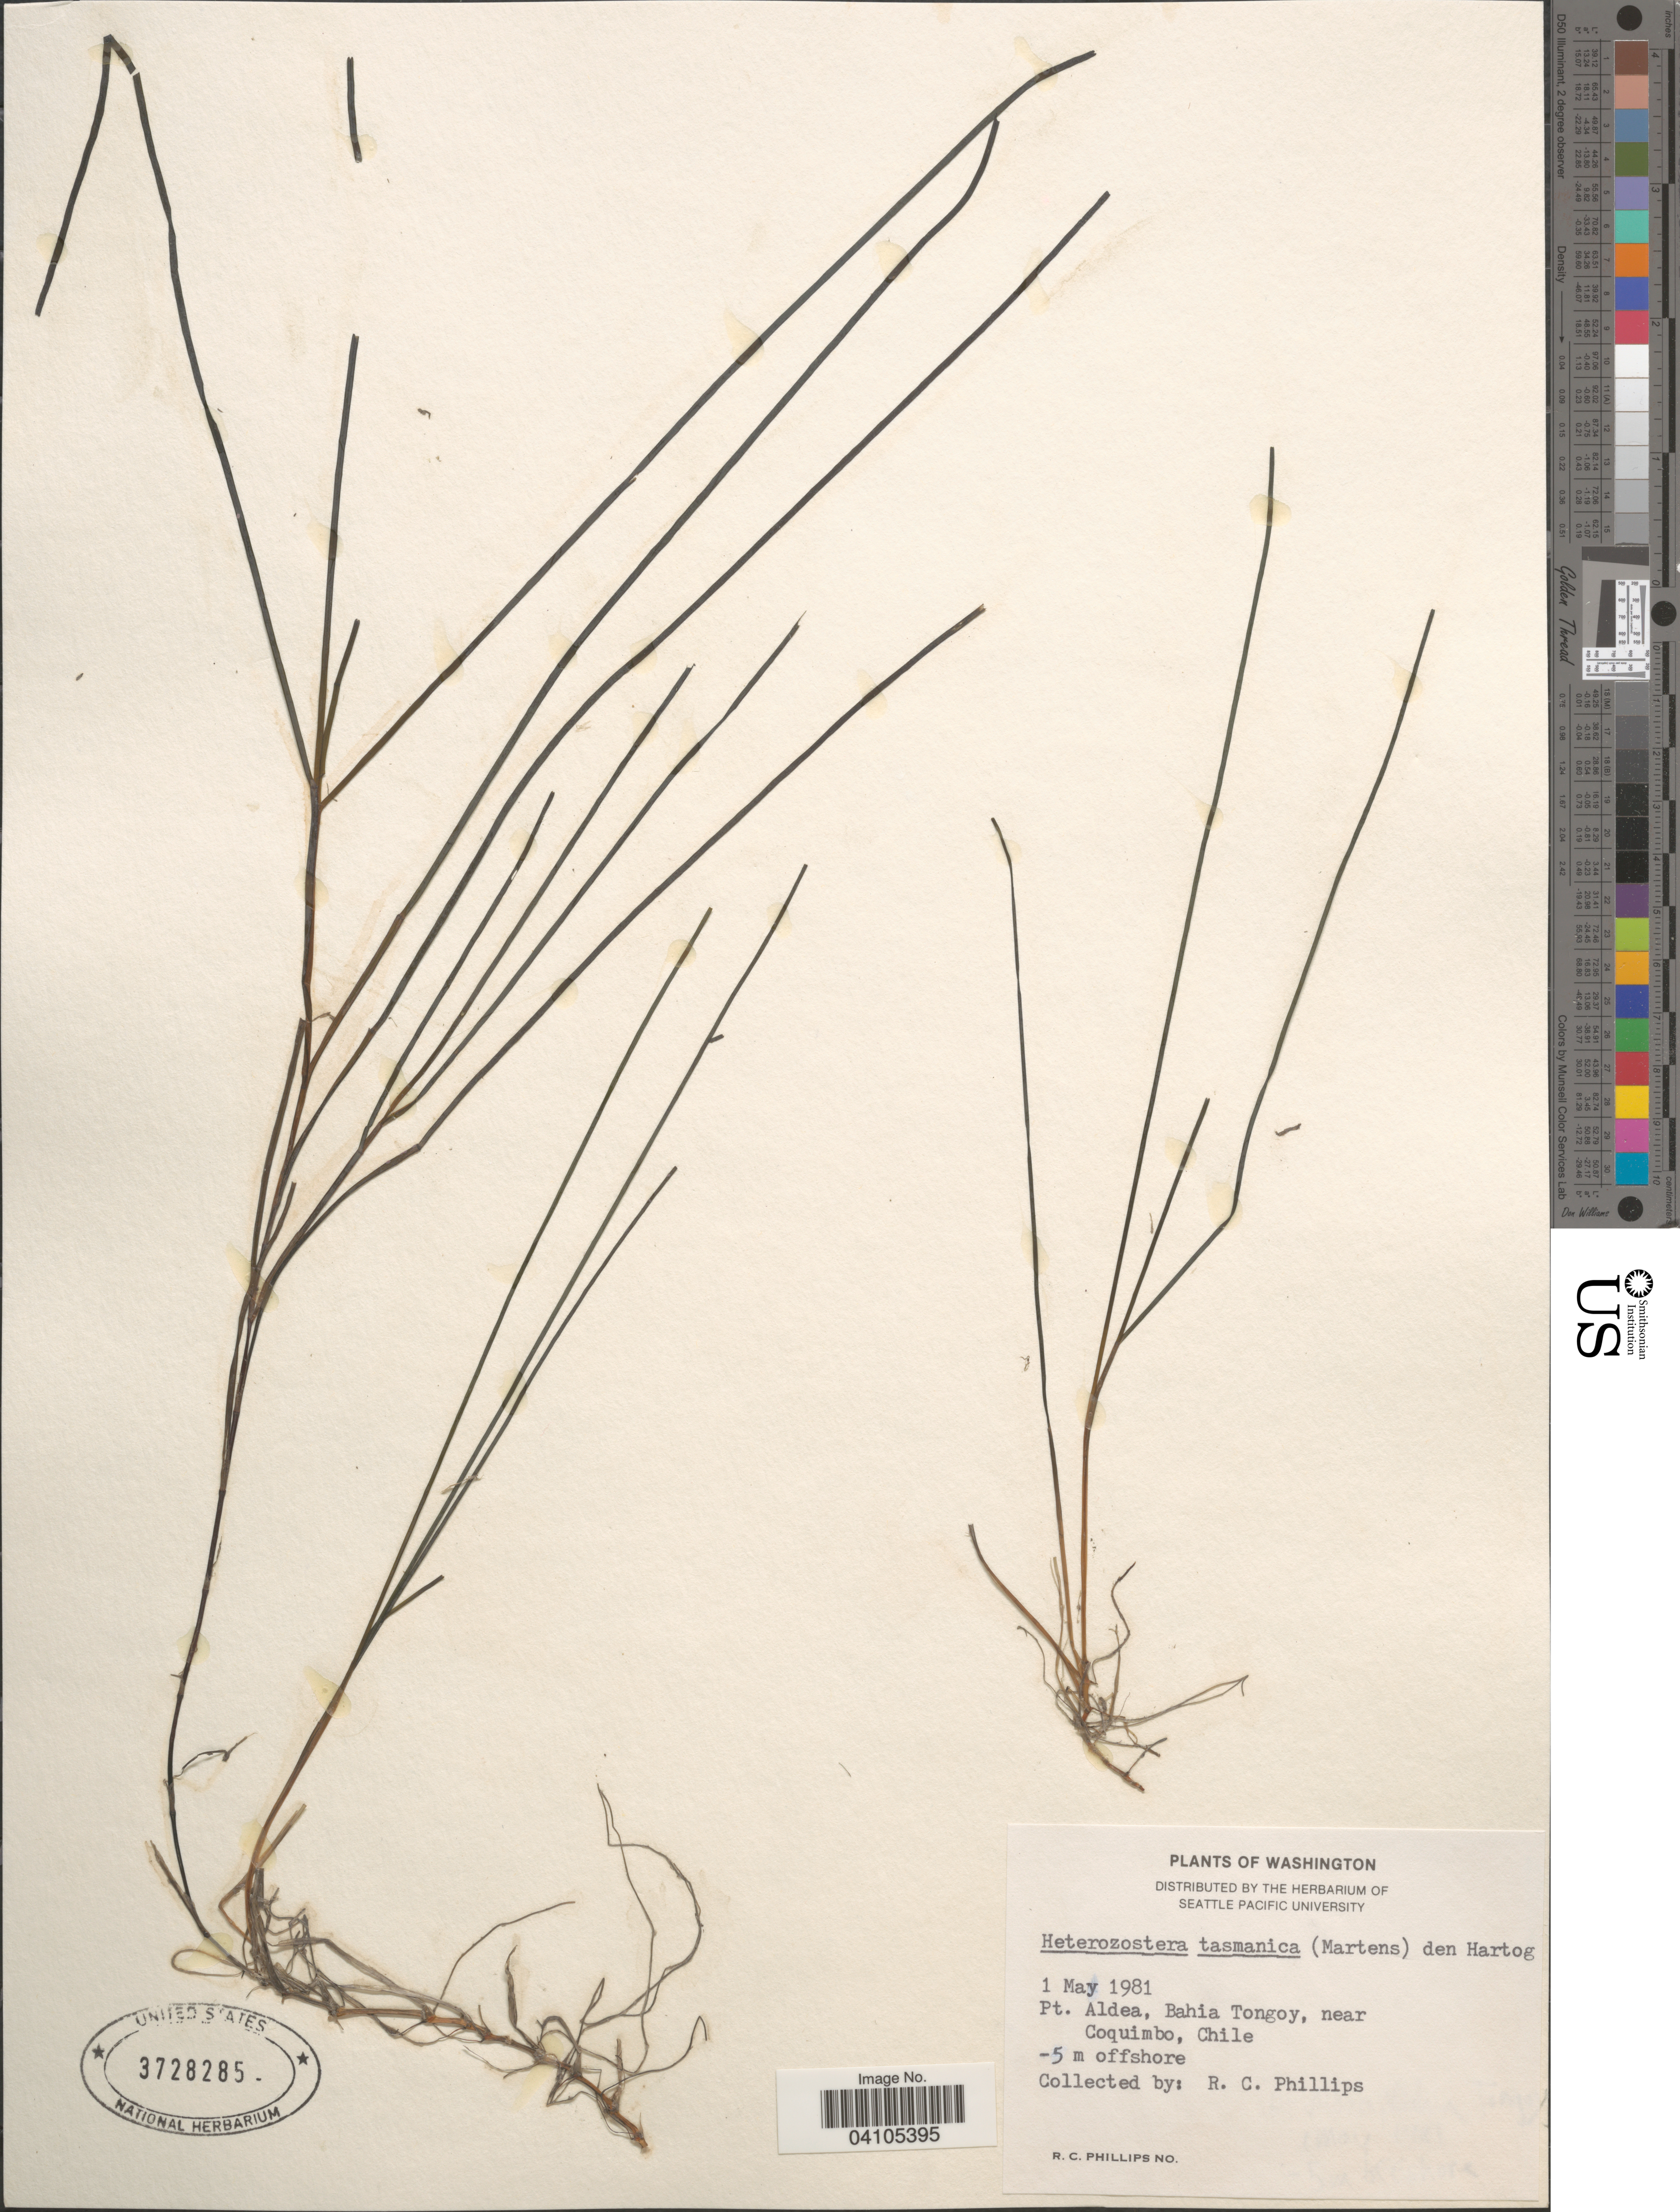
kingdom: Plantae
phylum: Tracheophyta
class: Liliopsida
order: Alismatales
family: Zosteraceae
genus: Heterozostera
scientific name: Heterozostera tasmanica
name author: (Martens ex Aschers.) Hartog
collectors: R. C. Phillips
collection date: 1981-05-01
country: Chile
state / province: Coquimbo (IV)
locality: Pt. Aldea, Bahia Tongoy, near Coquimbo.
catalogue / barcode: US 3728285